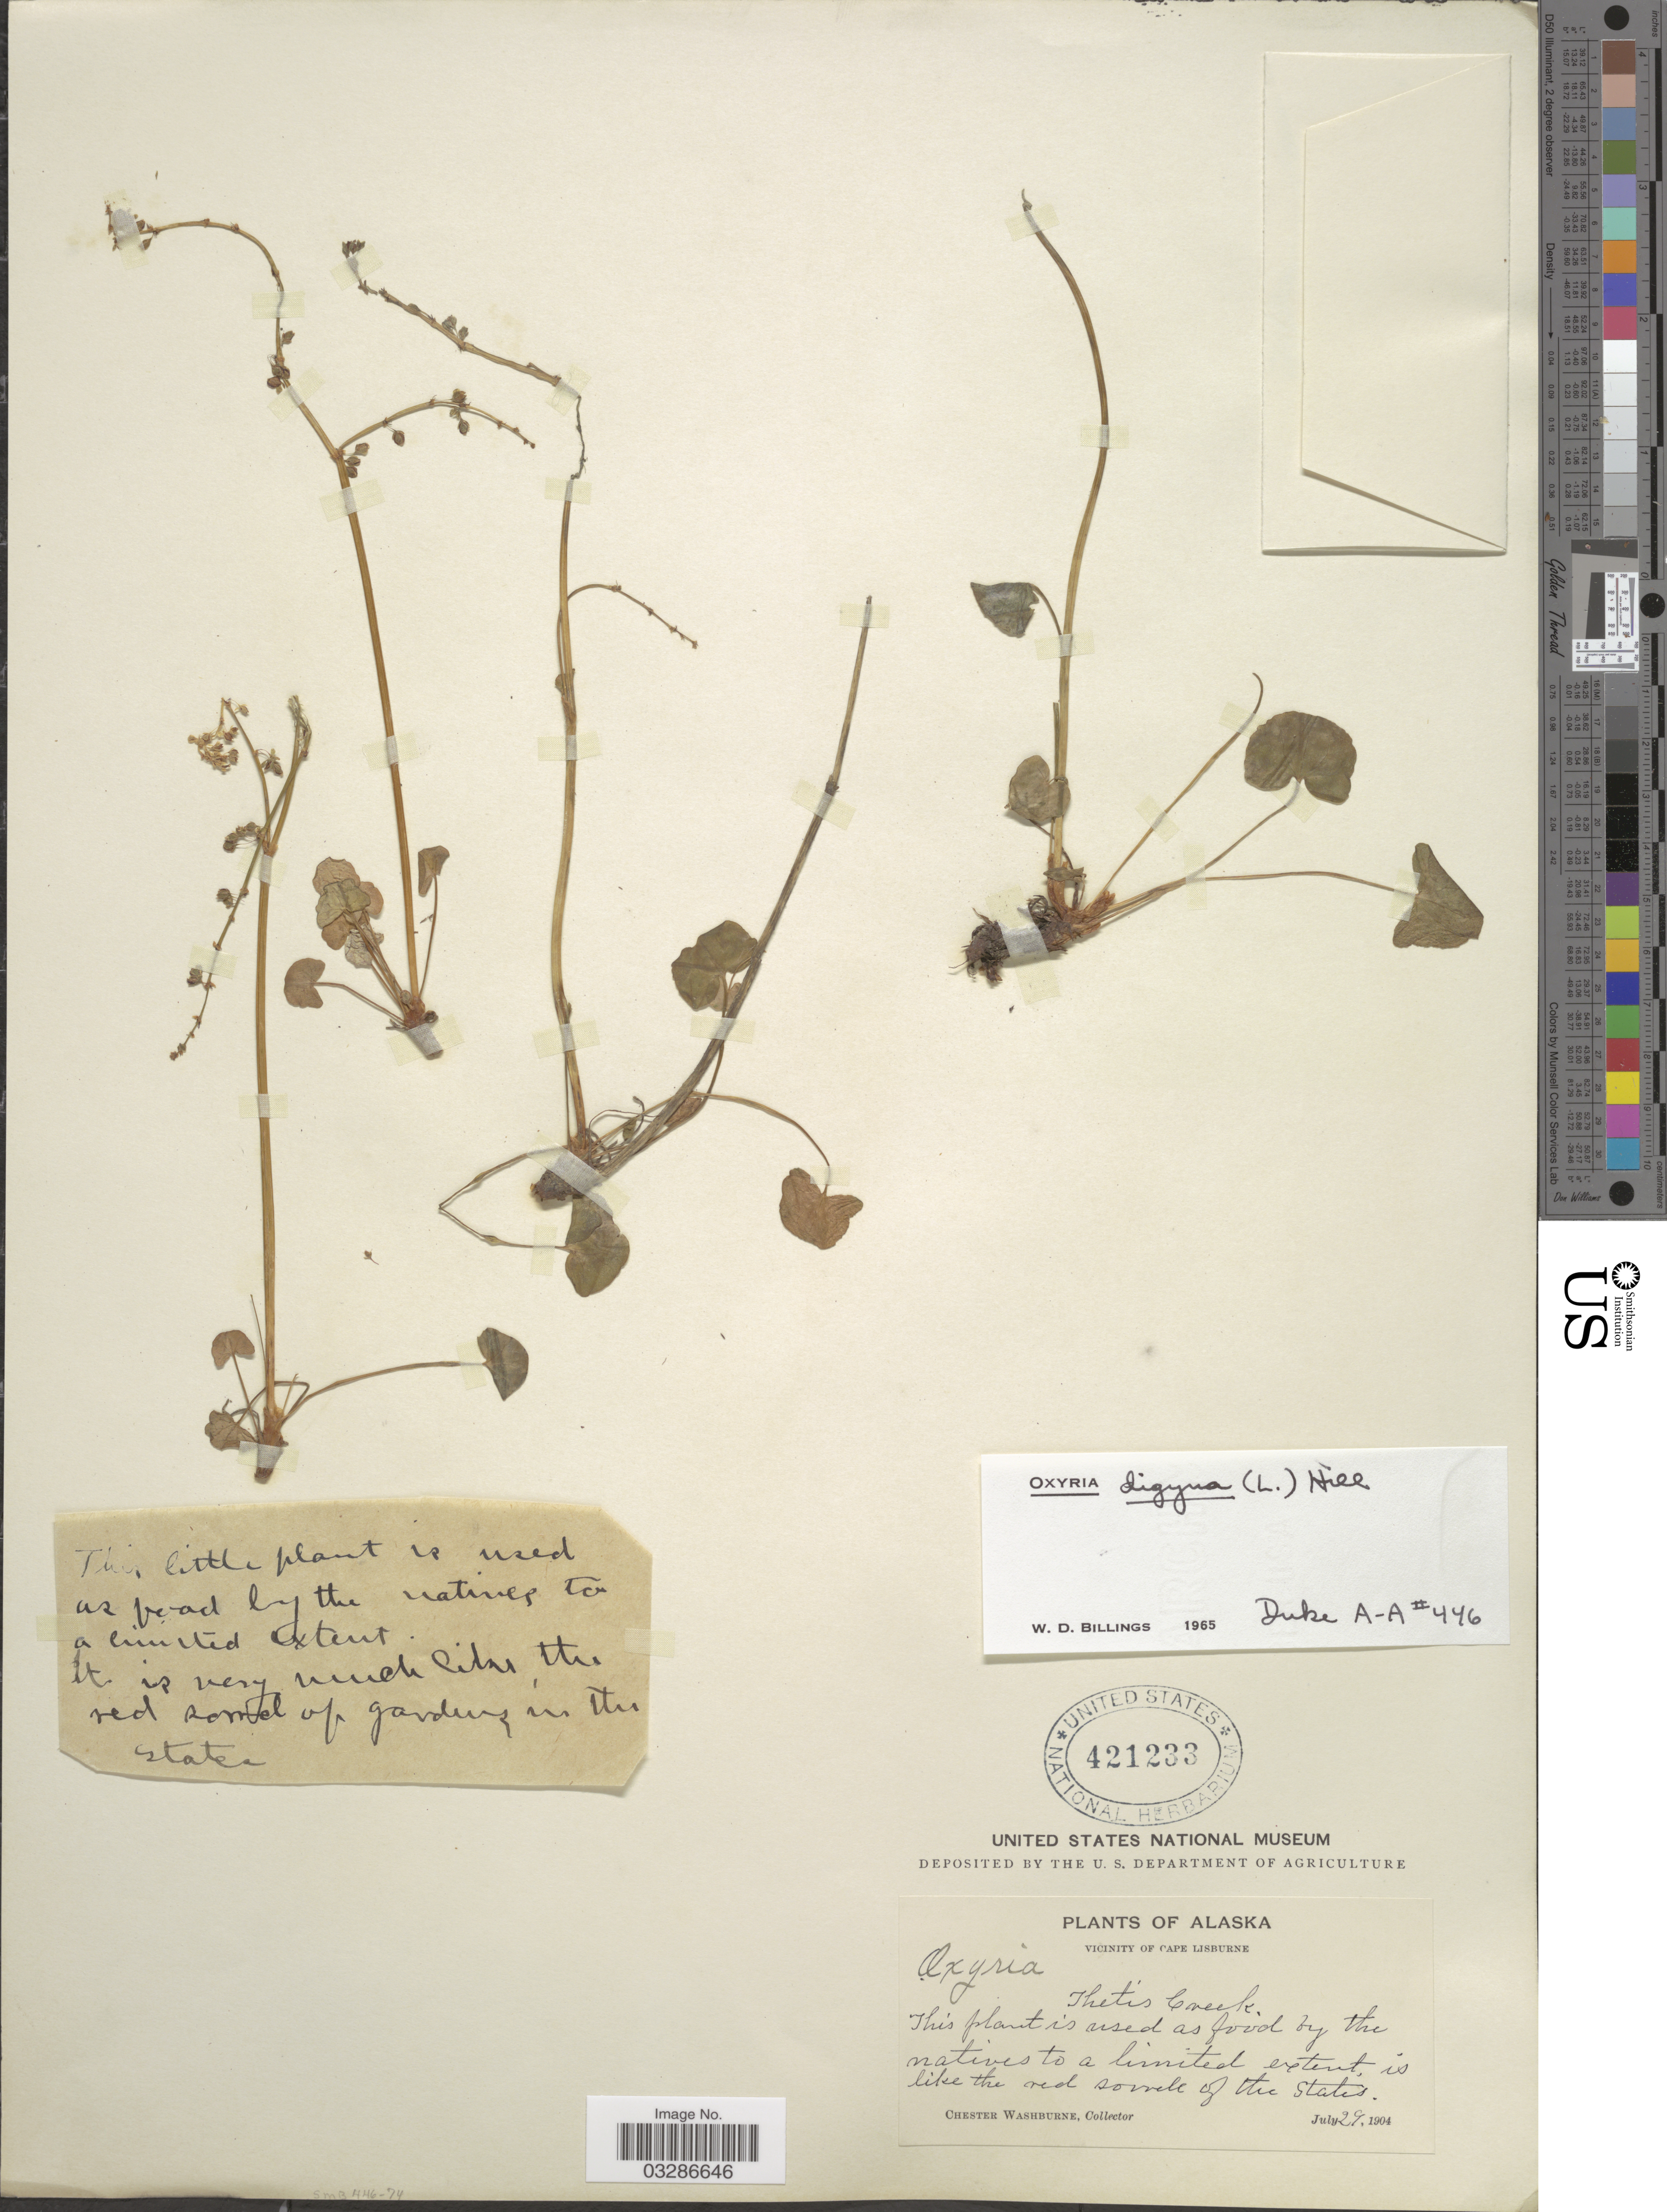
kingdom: Plantae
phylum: Tracheophyta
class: Magnoliopsida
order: Caryophyllales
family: Polygonaceae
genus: Oxyria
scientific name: Oxyria digyna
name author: (L.) Hill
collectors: C. Washburne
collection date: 1904-07-29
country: United States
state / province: Alaska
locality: Vicinity of Cape Lisburne, Thetis Creek.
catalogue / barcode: US 421233